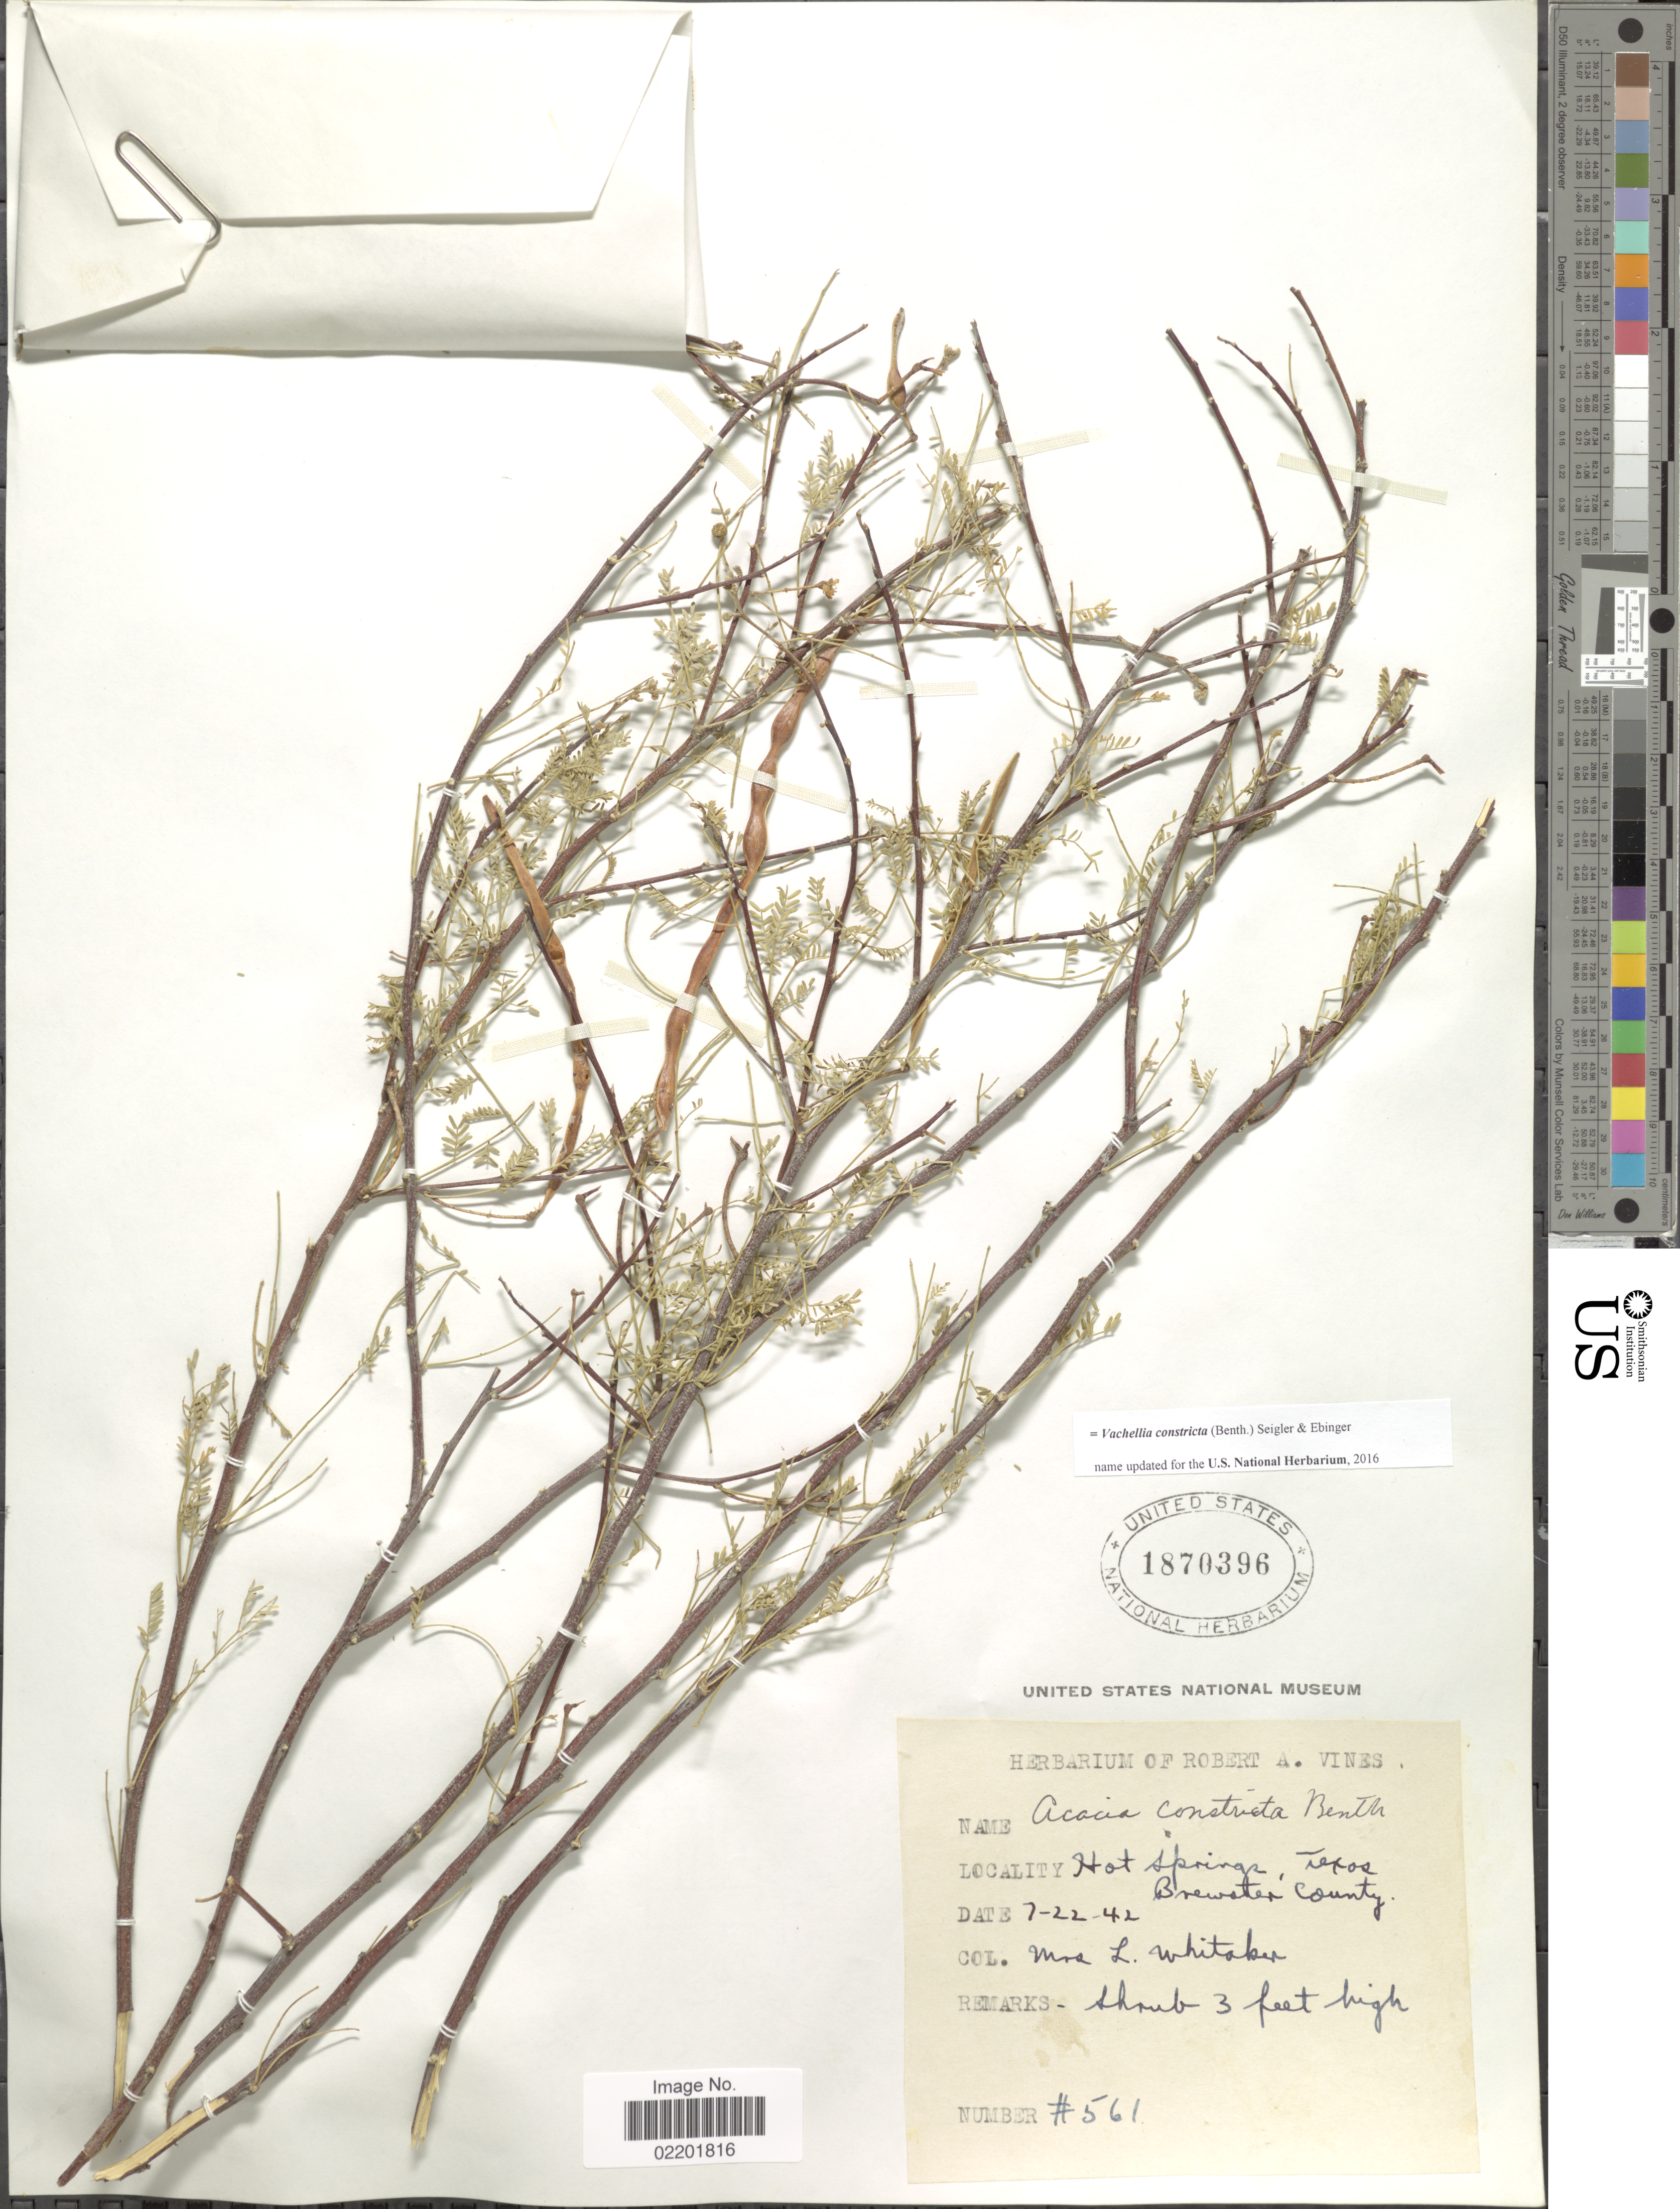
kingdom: Plantae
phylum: Tracheophyta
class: Magnoliopsida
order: Fabales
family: Fabaceae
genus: Vachellia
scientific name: Vachellia constricta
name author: (Benth.) Seigler & Ebinger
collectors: L. Whitaker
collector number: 561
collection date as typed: Transcribed d/m/y: 22/7/42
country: United States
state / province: Texas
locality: Hot Springs, Brewster County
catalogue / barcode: US 1870396